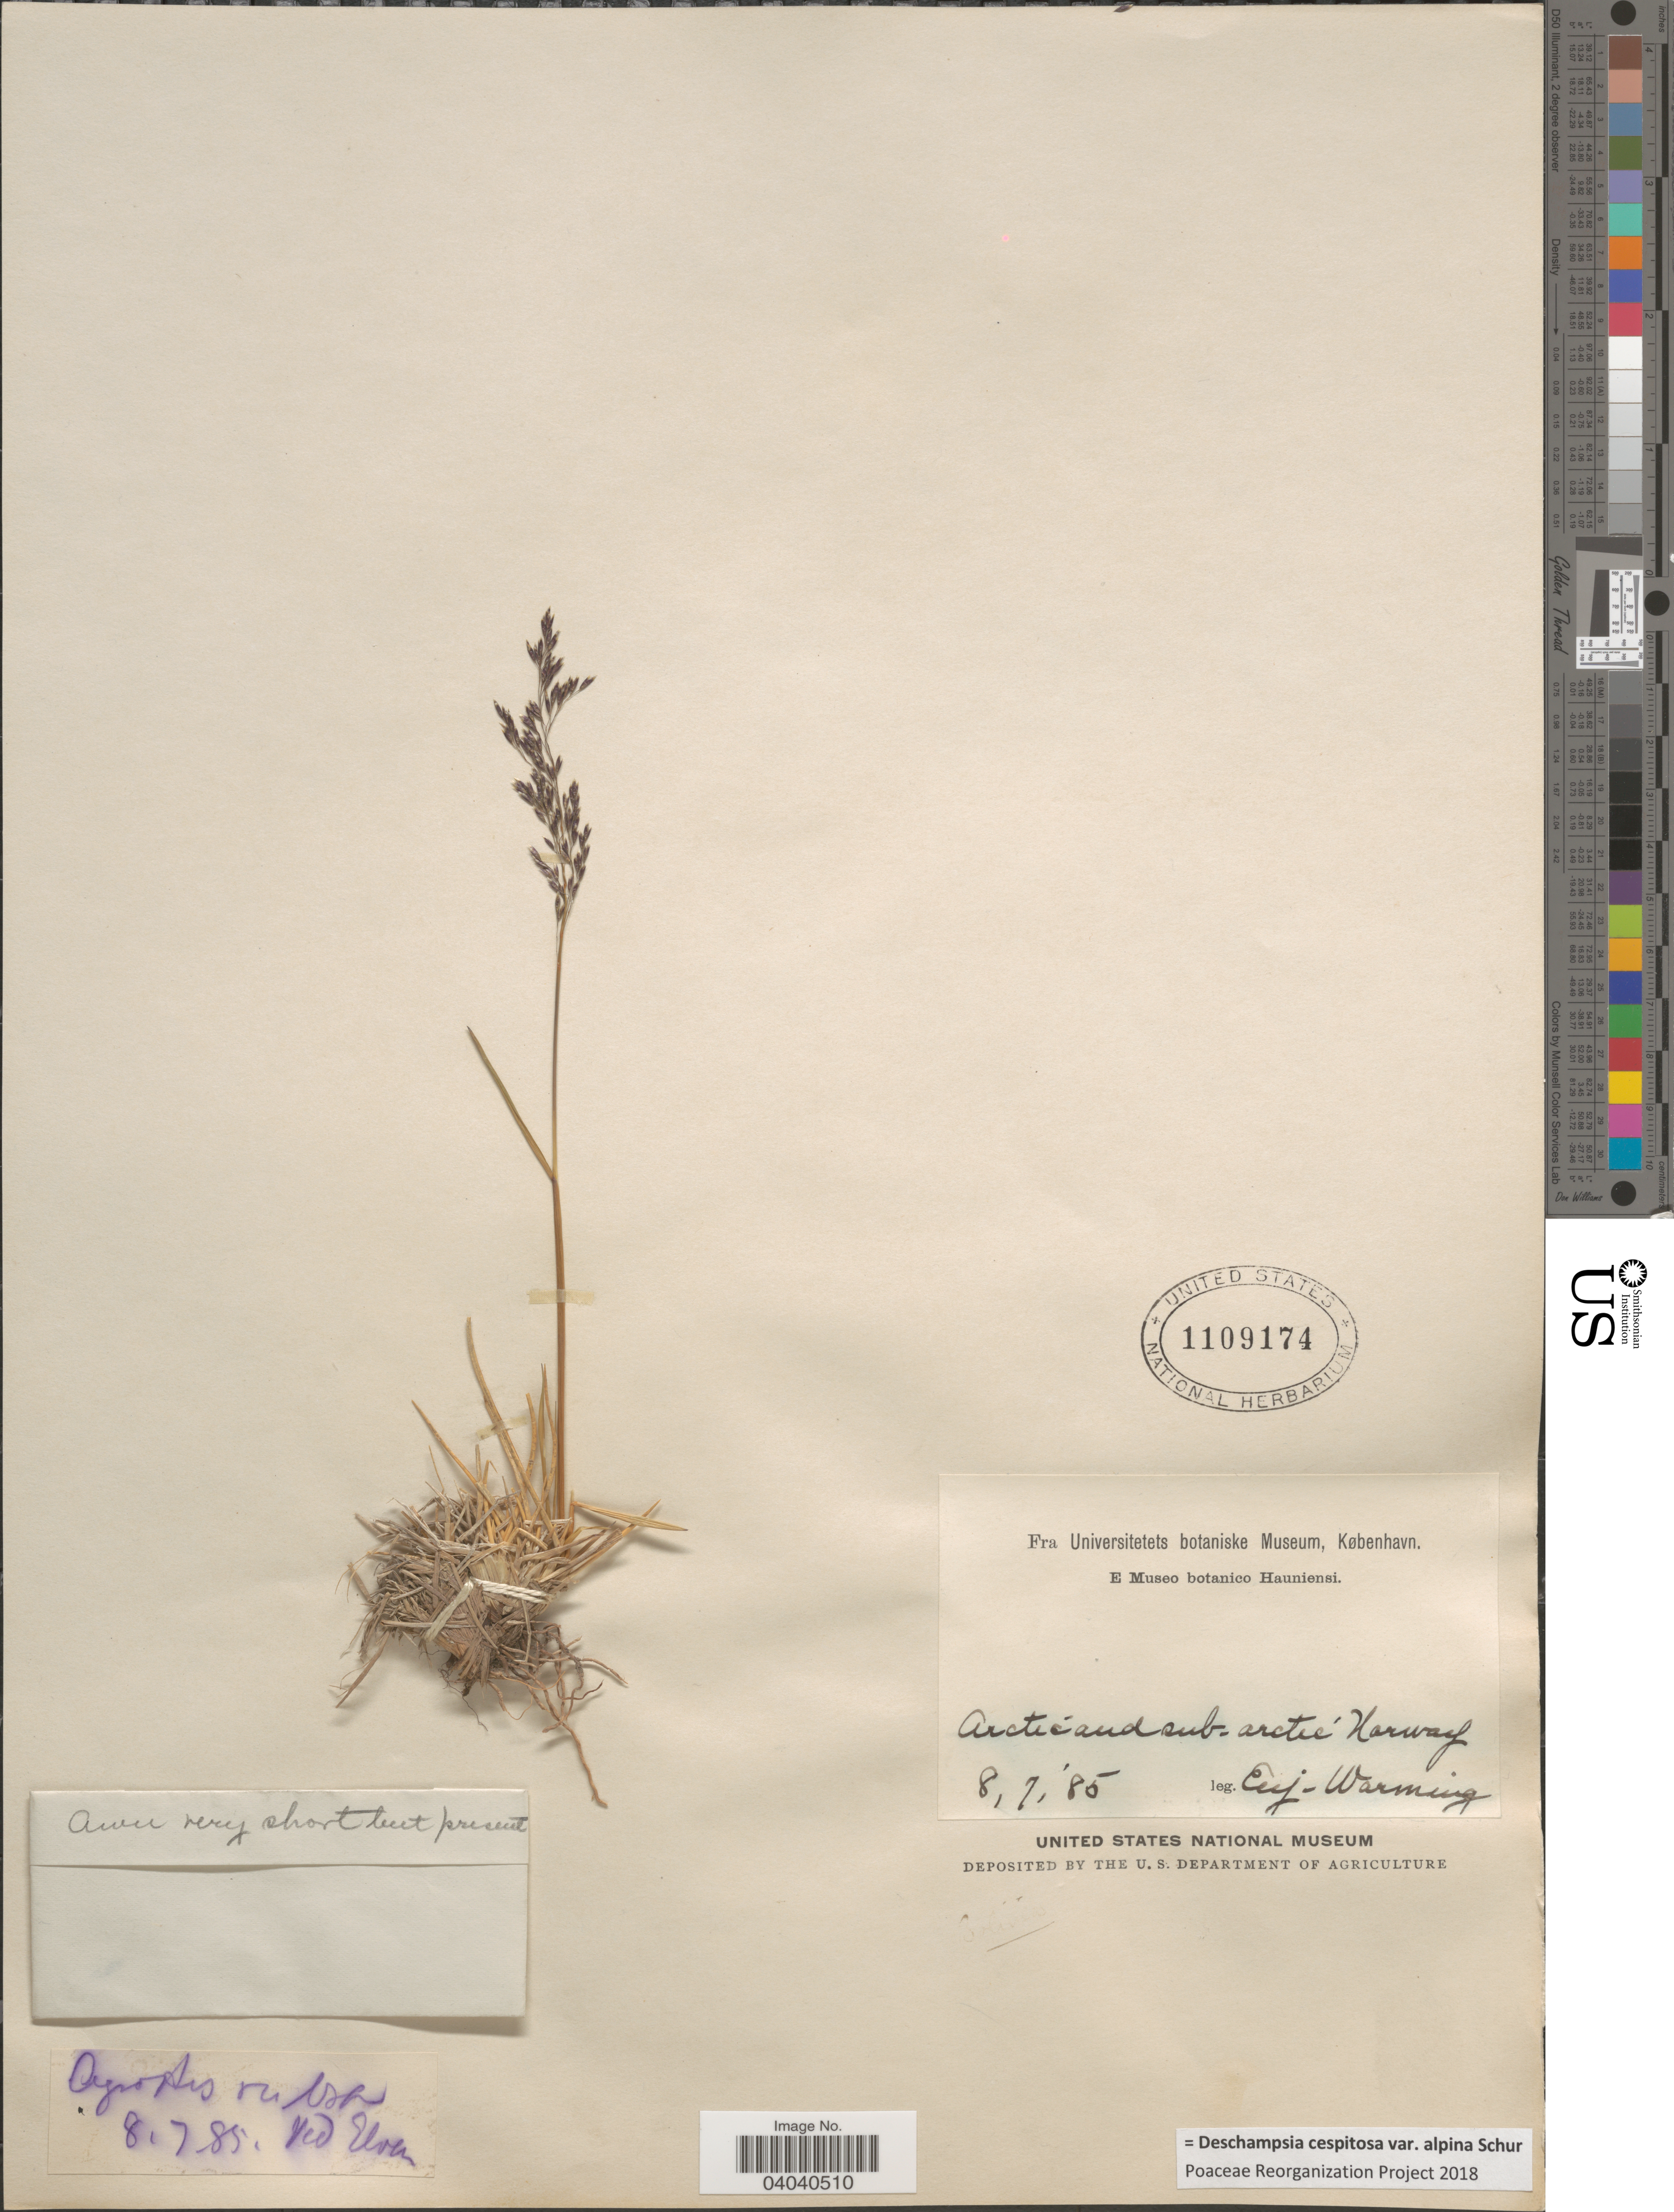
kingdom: Plantae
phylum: Tracheophyta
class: Liliopsida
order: Poales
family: Poaceae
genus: Deschampsia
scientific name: Deschampsia cespitosa var. alpina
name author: Vasey ex W.J. Beal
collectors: E. Warming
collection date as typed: Transcribed d/m/y: 8/7/85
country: Norway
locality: [illegible text]. Arctic and sub-arctic Norway.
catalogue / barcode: US 1109174